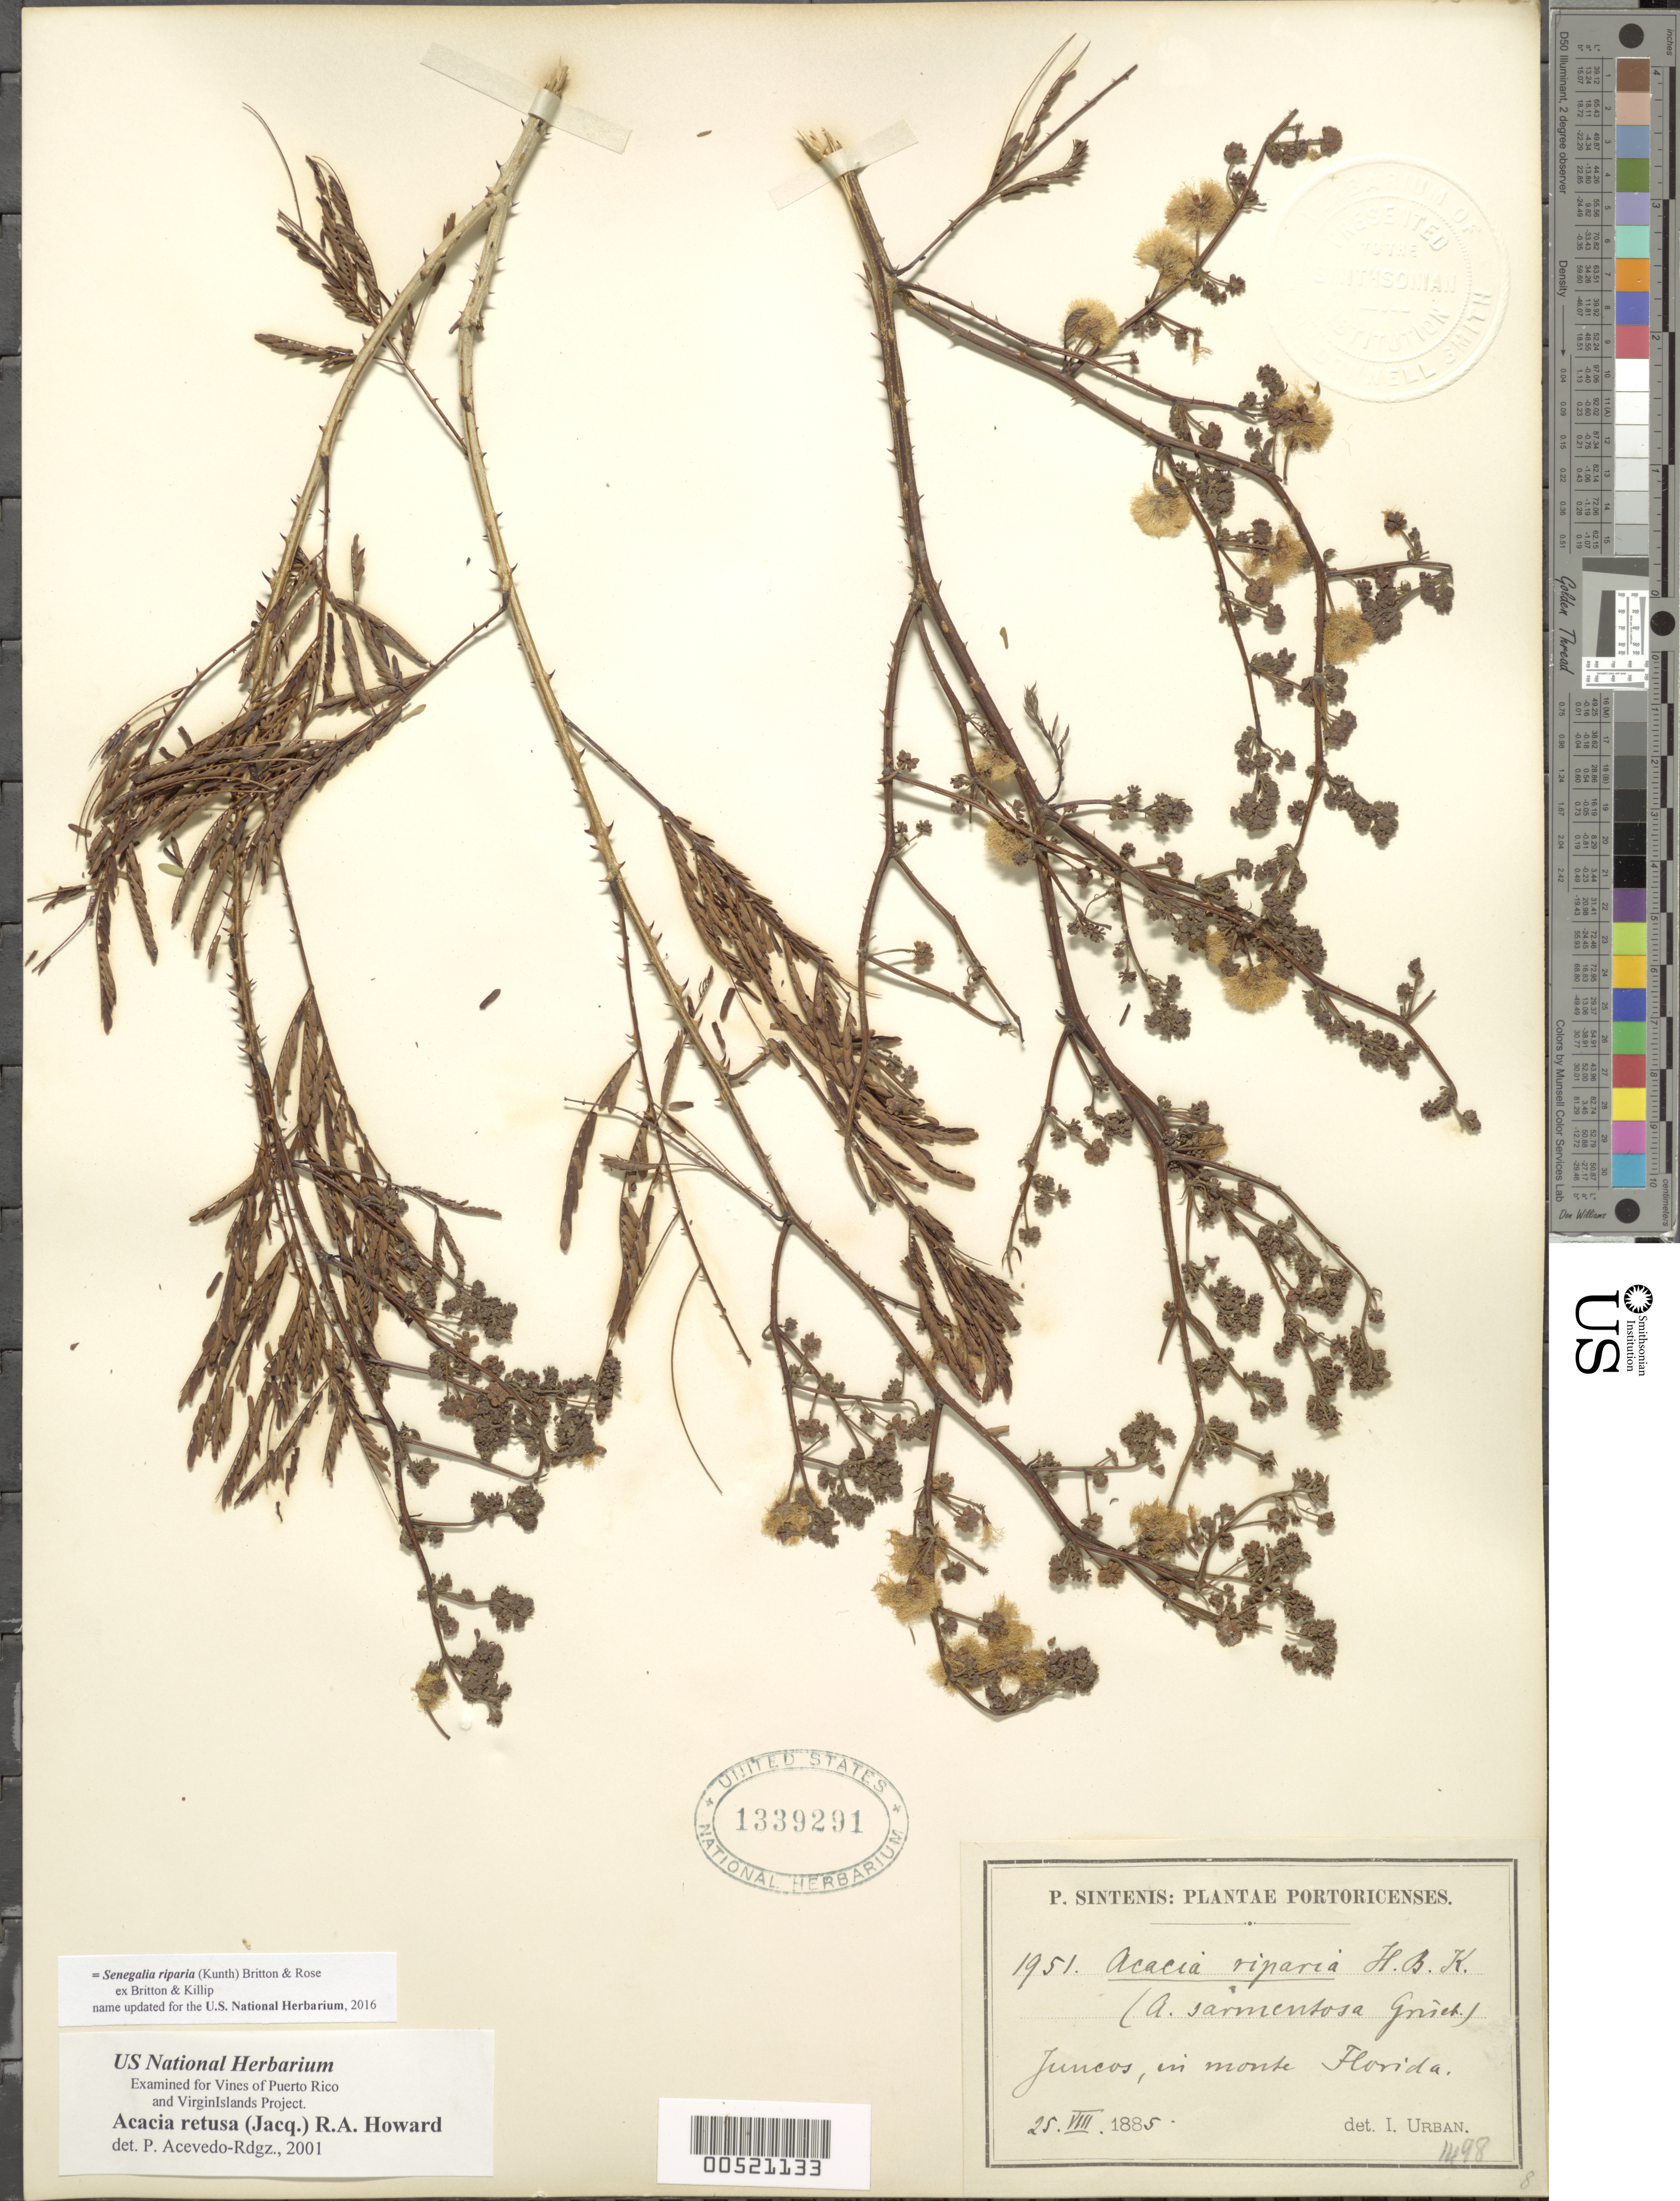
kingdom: Plantae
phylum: Tracheophyta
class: Magnoliopsida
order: Fabales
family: Fabaceae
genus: Senegalia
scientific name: Senegalia riparia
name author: (Kunth) Britton & Rose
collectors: P. Sintenis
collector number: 1951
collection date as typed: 25 Aug 1885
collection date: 1885-08-25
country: Puerto Rico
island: Greater Antilles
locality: Juncos. In monte. Florida.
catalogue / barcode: US 1339291